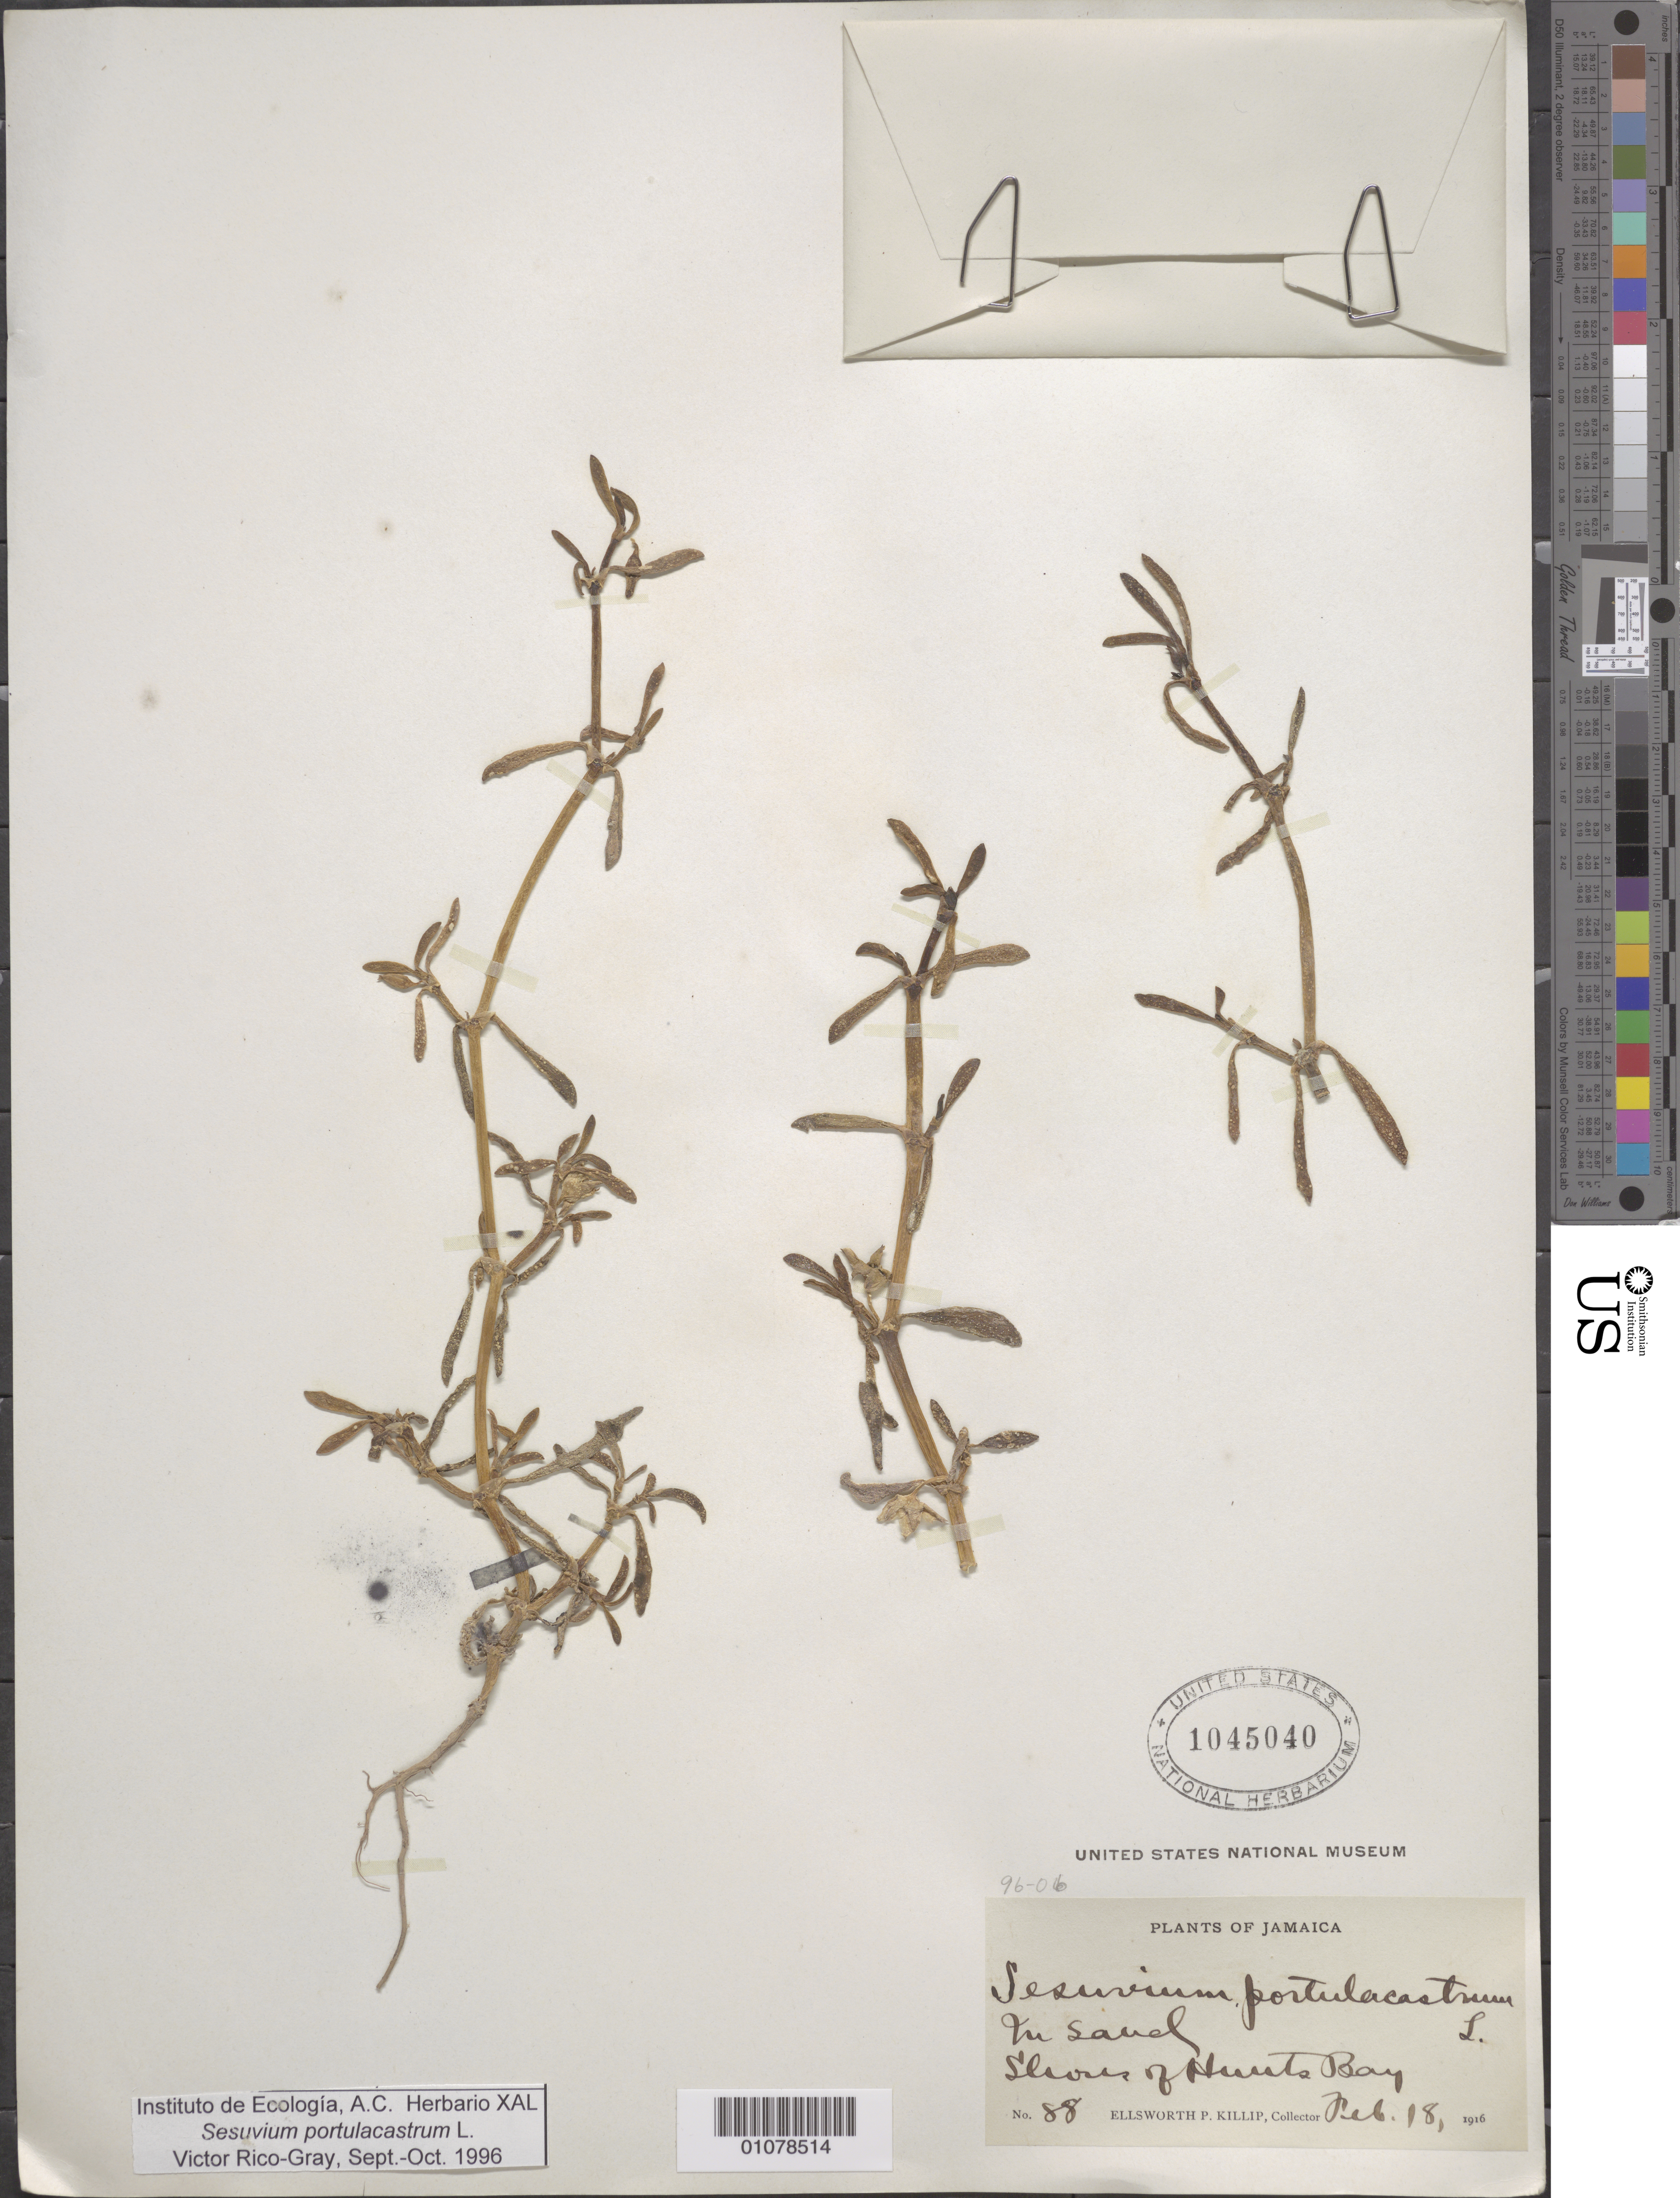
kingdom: Plantae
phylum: Tracheophyta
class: Magnoliopsida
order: Caryophyllales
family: Aizoaceae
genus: Sesuvium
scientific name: Sesuvium portulacastrum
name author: (L.) L.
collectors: E. P. Killip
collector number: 88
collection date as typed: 18 Feb 1916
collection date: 1916-02-18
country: Jamaica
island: Jamaica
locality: Shores of Hunts Bay (St. Catherine OR St. Andrew's parish)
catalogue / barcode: US 1045040